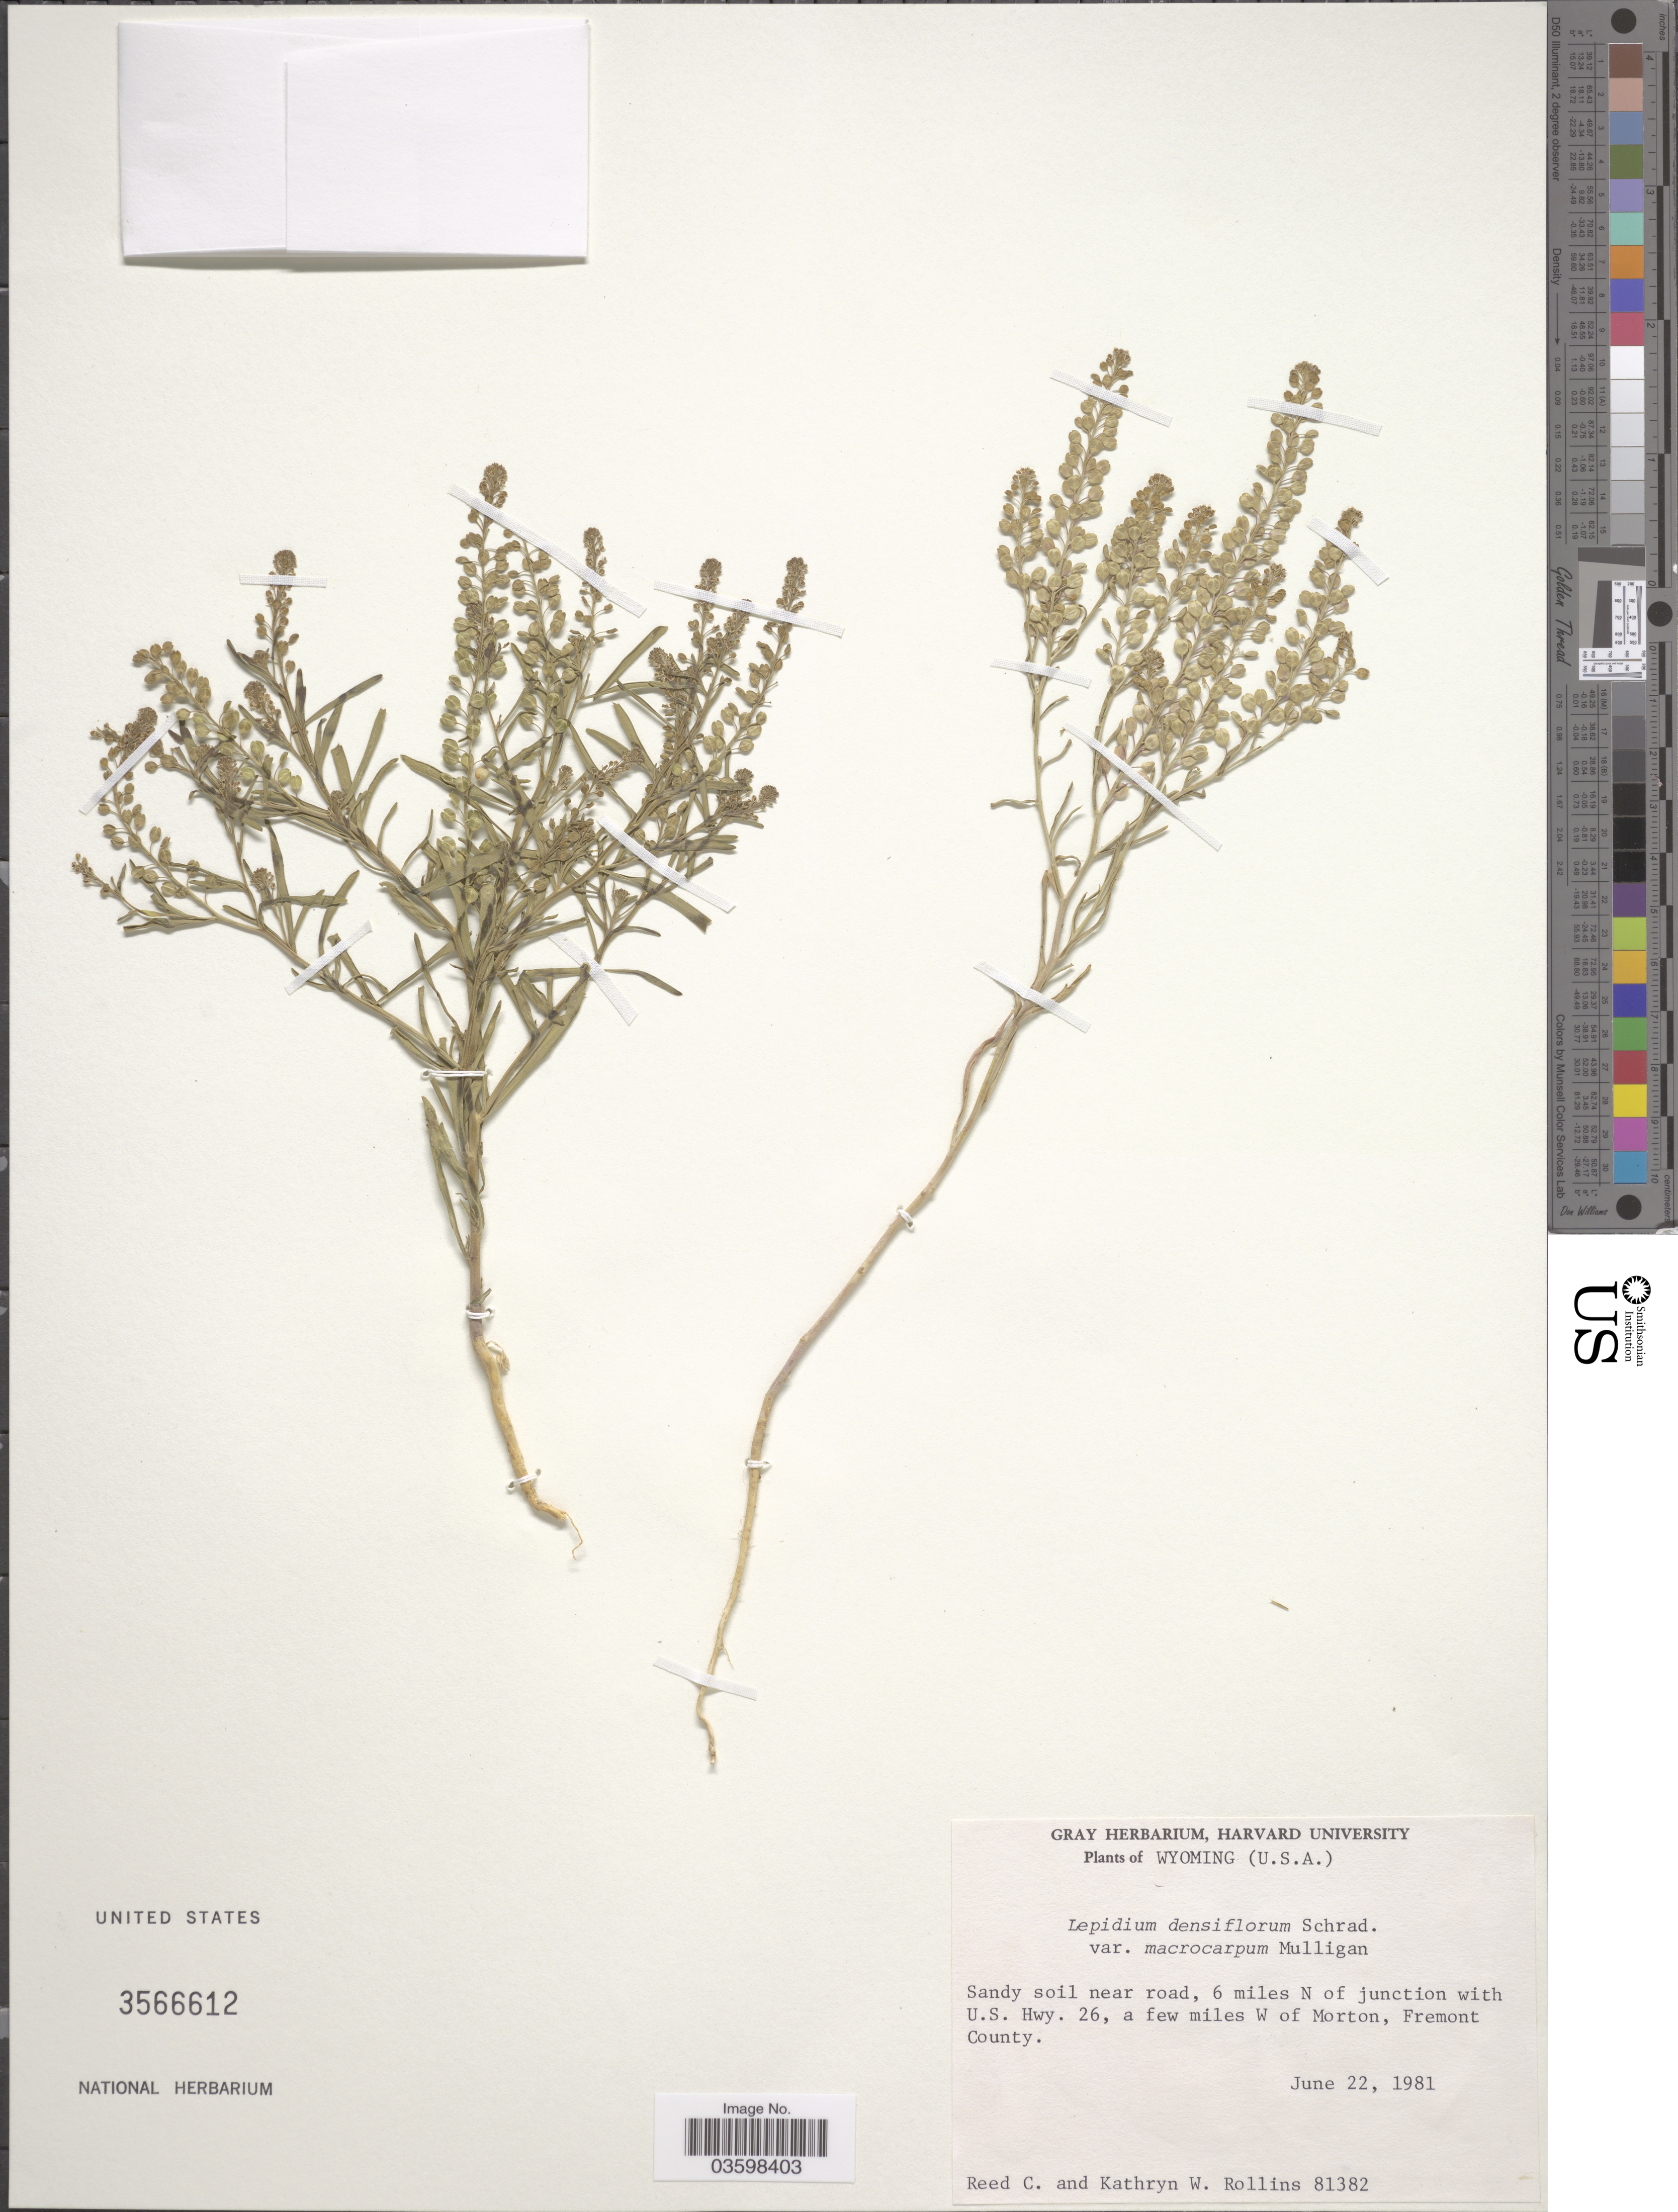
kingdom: Plantae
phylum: Tracheophyta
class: Magnoliopsida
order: Brassicales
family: Brassicaceae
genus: Lepidium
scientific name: Lepidium densiflorum var. macrocarpum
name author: G.A. Mulligan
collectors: R. C. Rollins & K. W. Rollins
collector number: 81382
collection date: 1981-06-22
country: United States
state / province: Wyoming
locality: Sandy soil near road, 6 miles N of junction with U.S. Hwy. 26, a few miles W of Morton, Fremont County.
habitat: sandy soil near road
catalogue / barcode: US 3566612